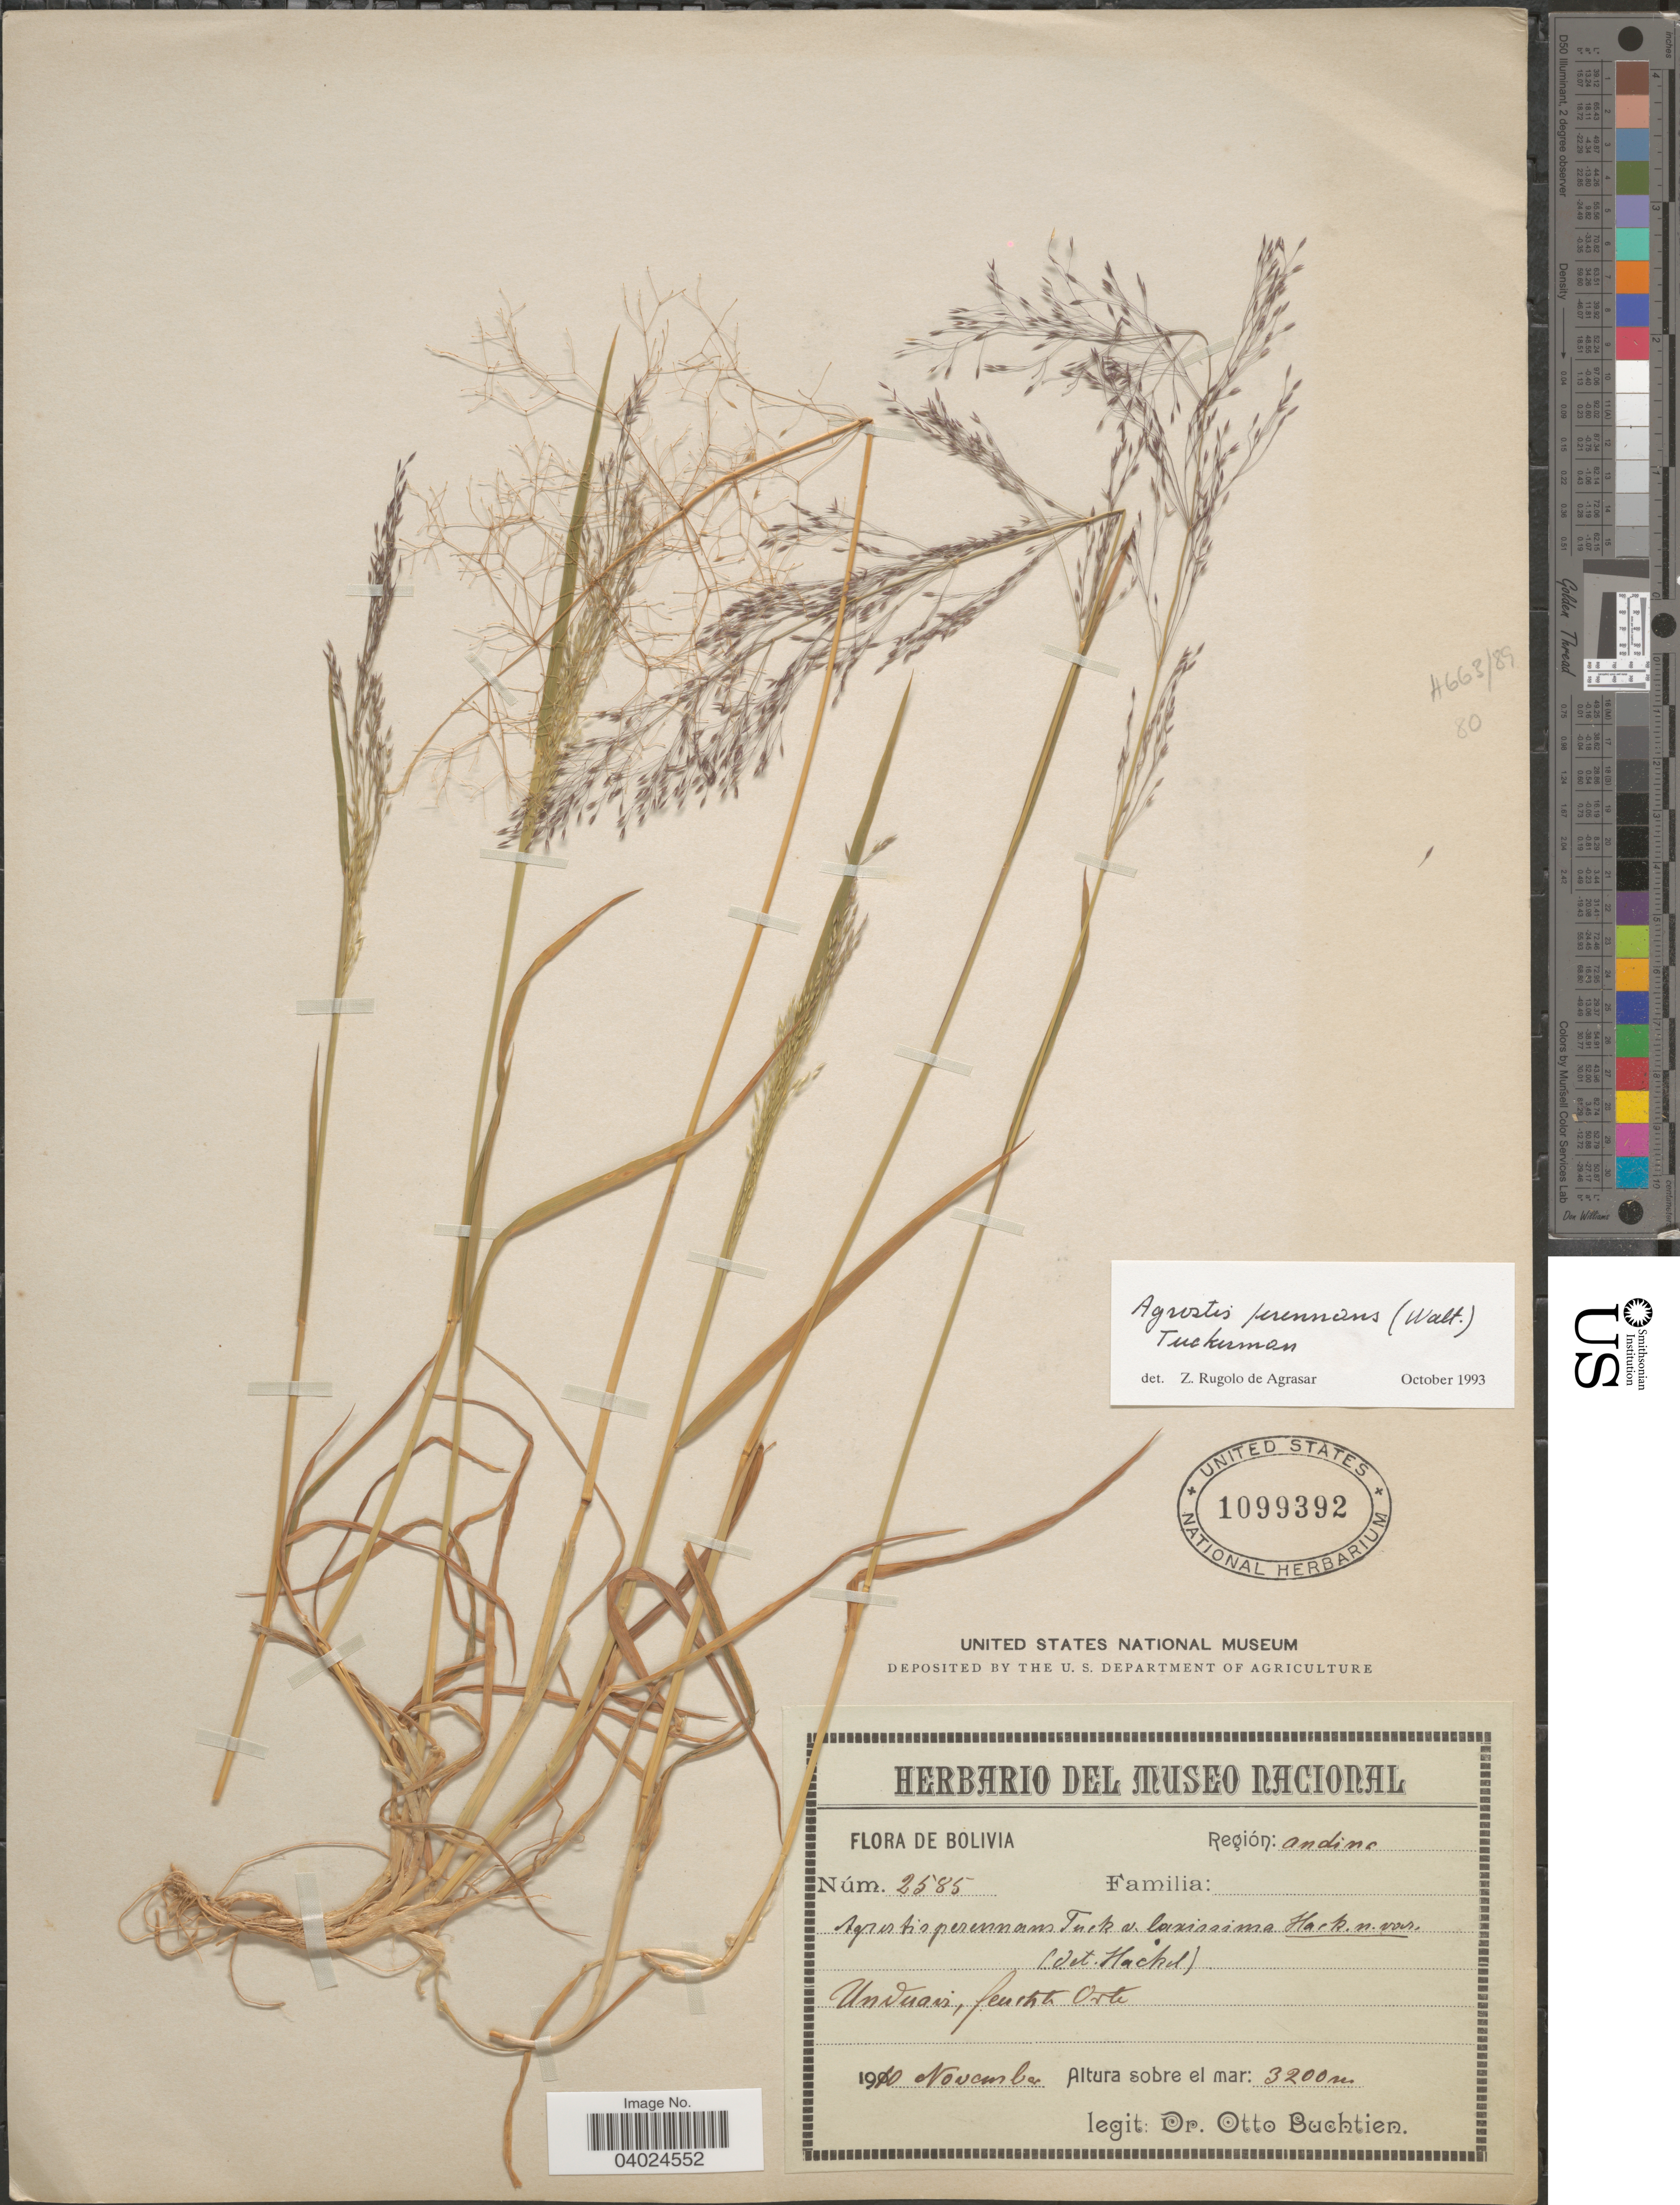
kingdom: Plantae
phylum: Tracheophyta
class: Liliopsida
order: Poales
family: Poaceae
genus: Agrostis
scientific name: Agrostis perennans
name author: (Walter) Tuck.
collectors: O. Buchtien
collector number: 2585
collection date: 1910-11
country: Bolivia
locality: Región: andine. Unduavi, feucht Orte.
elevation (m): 3200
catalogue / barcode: US 1099392